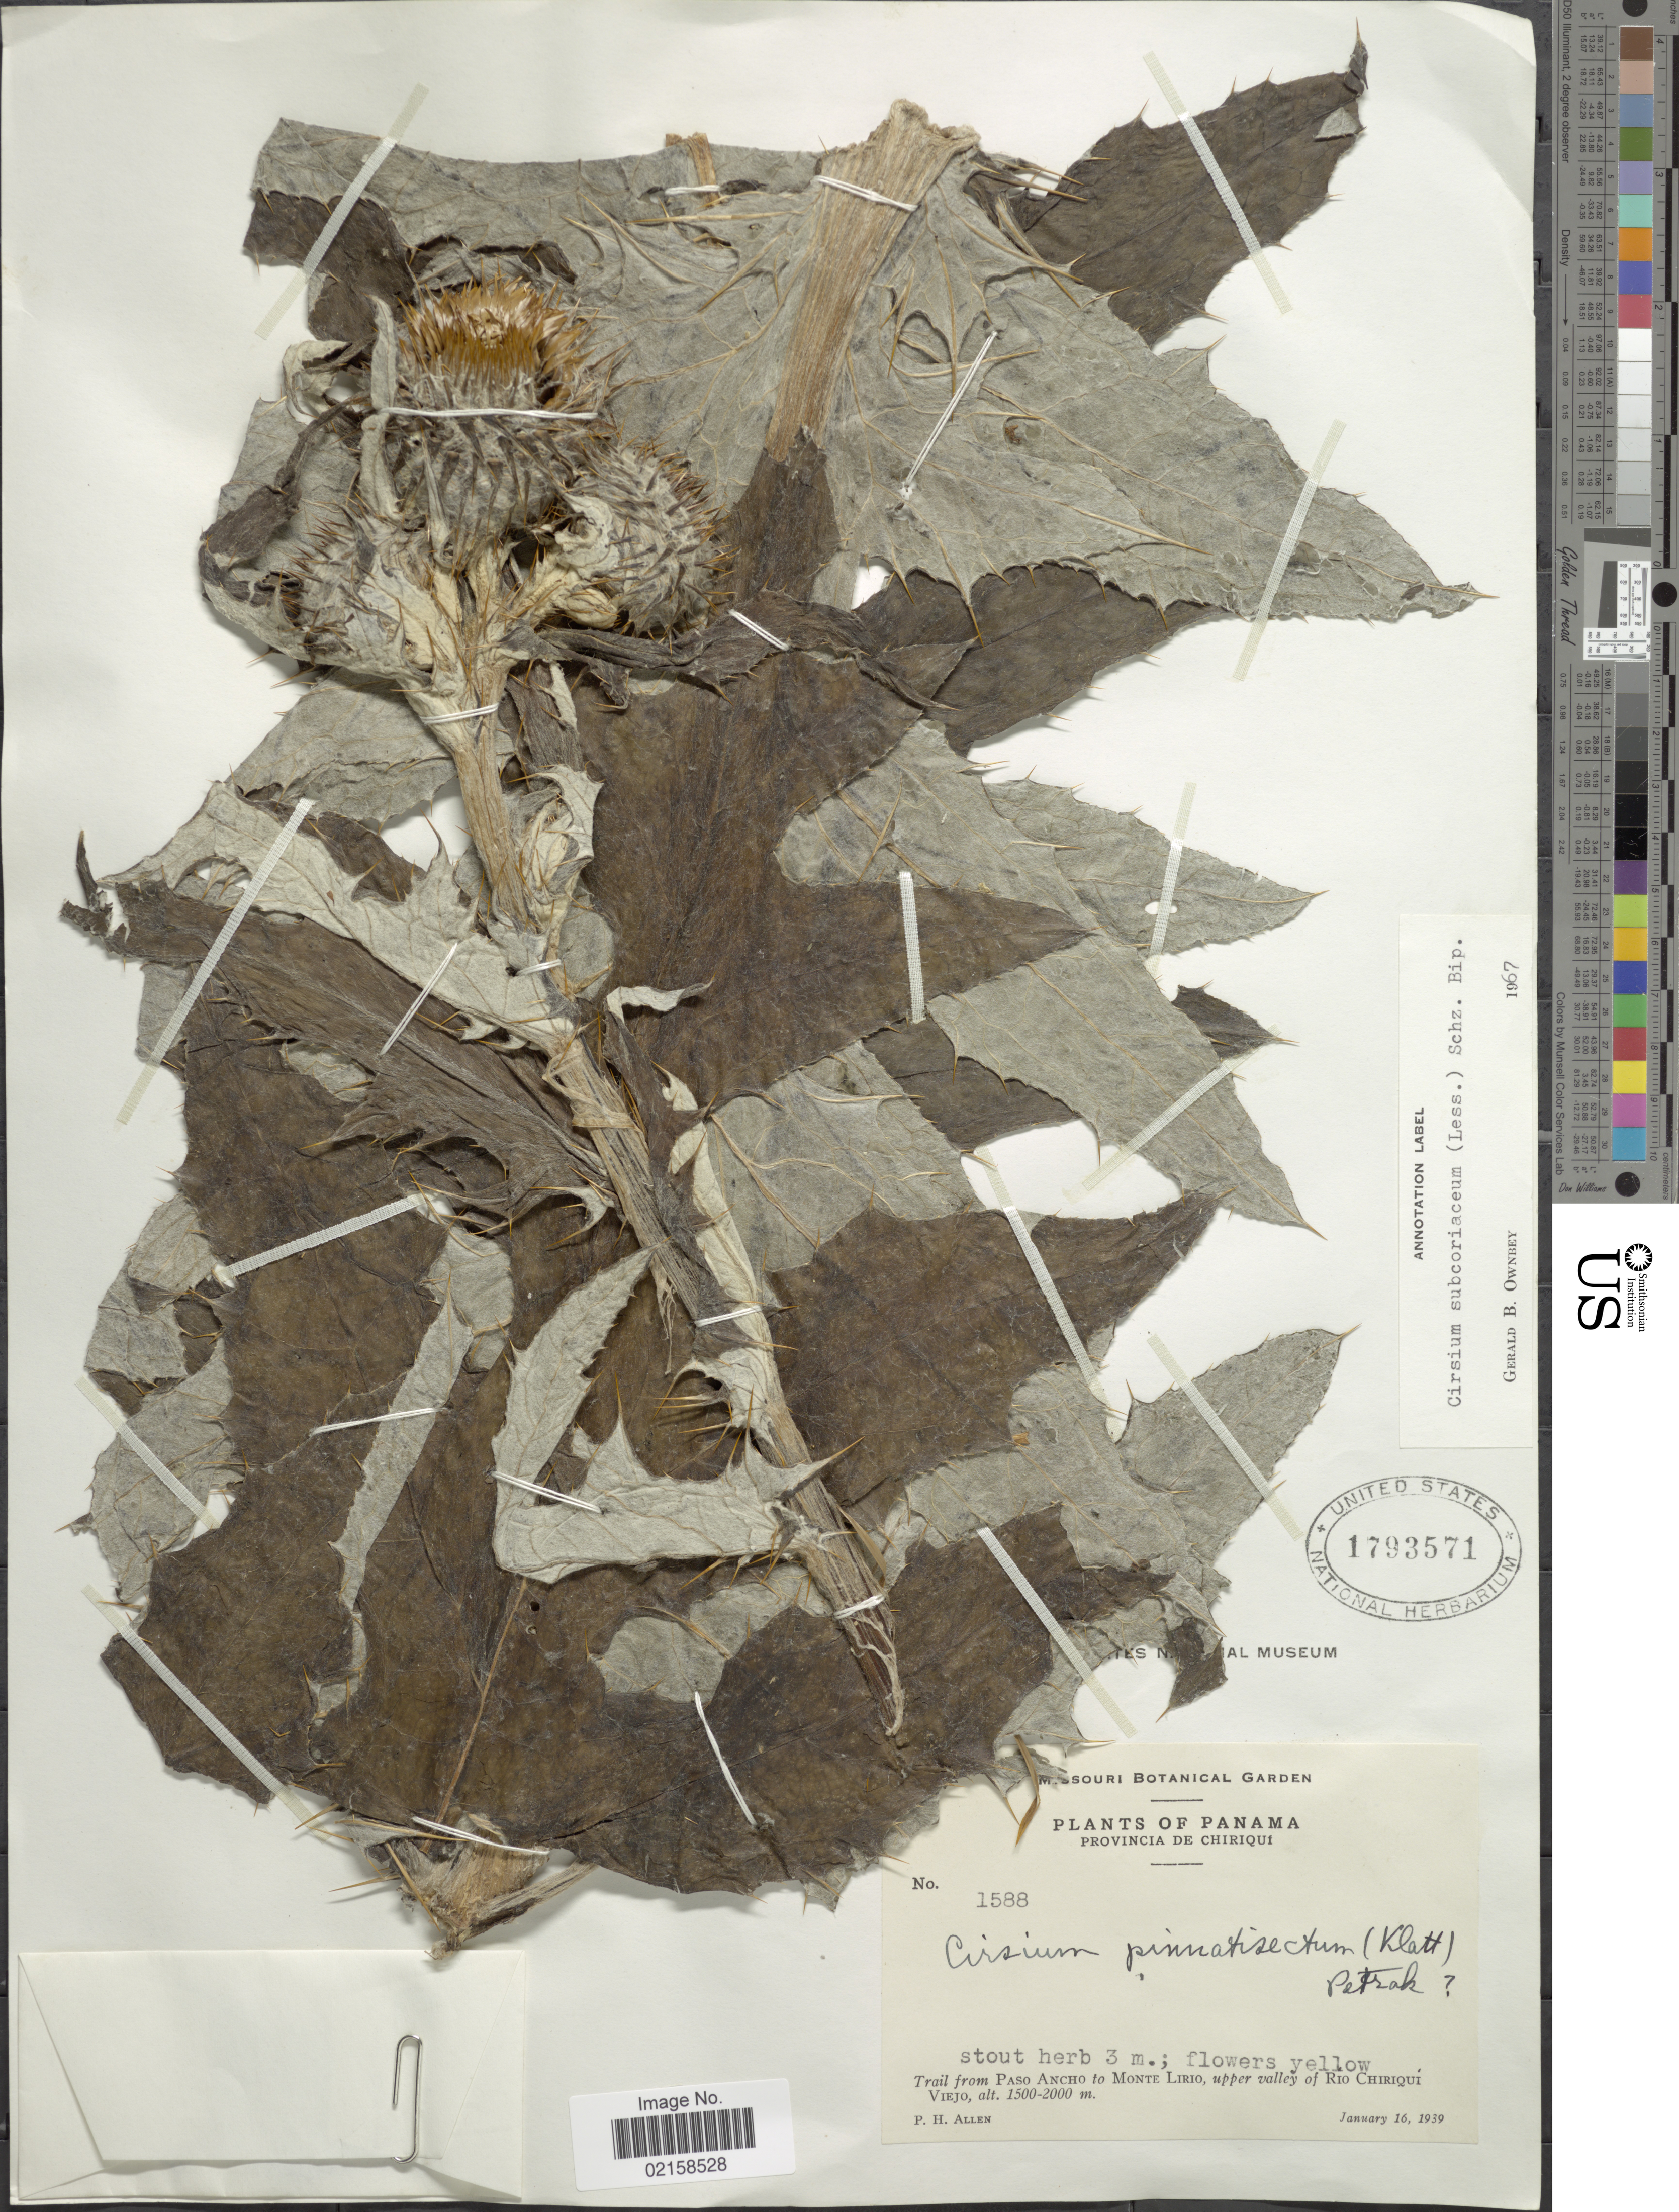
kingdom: Plantae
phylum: Tracheophyta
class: Magnoliopsida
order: Asterales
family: Asteraceae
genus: Cirsium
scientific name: Cirsium subcoriaceum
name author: (Less.) Sch. Bip.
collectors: P. H. Allen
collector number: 1588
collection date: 1939-01-16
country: Panama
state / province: Chiriqui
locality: Trail from Paso Ancho to Monte Lirio, upper valley of Rio Chiriqui Viejo.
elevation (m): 1500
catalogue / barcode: US 1793571